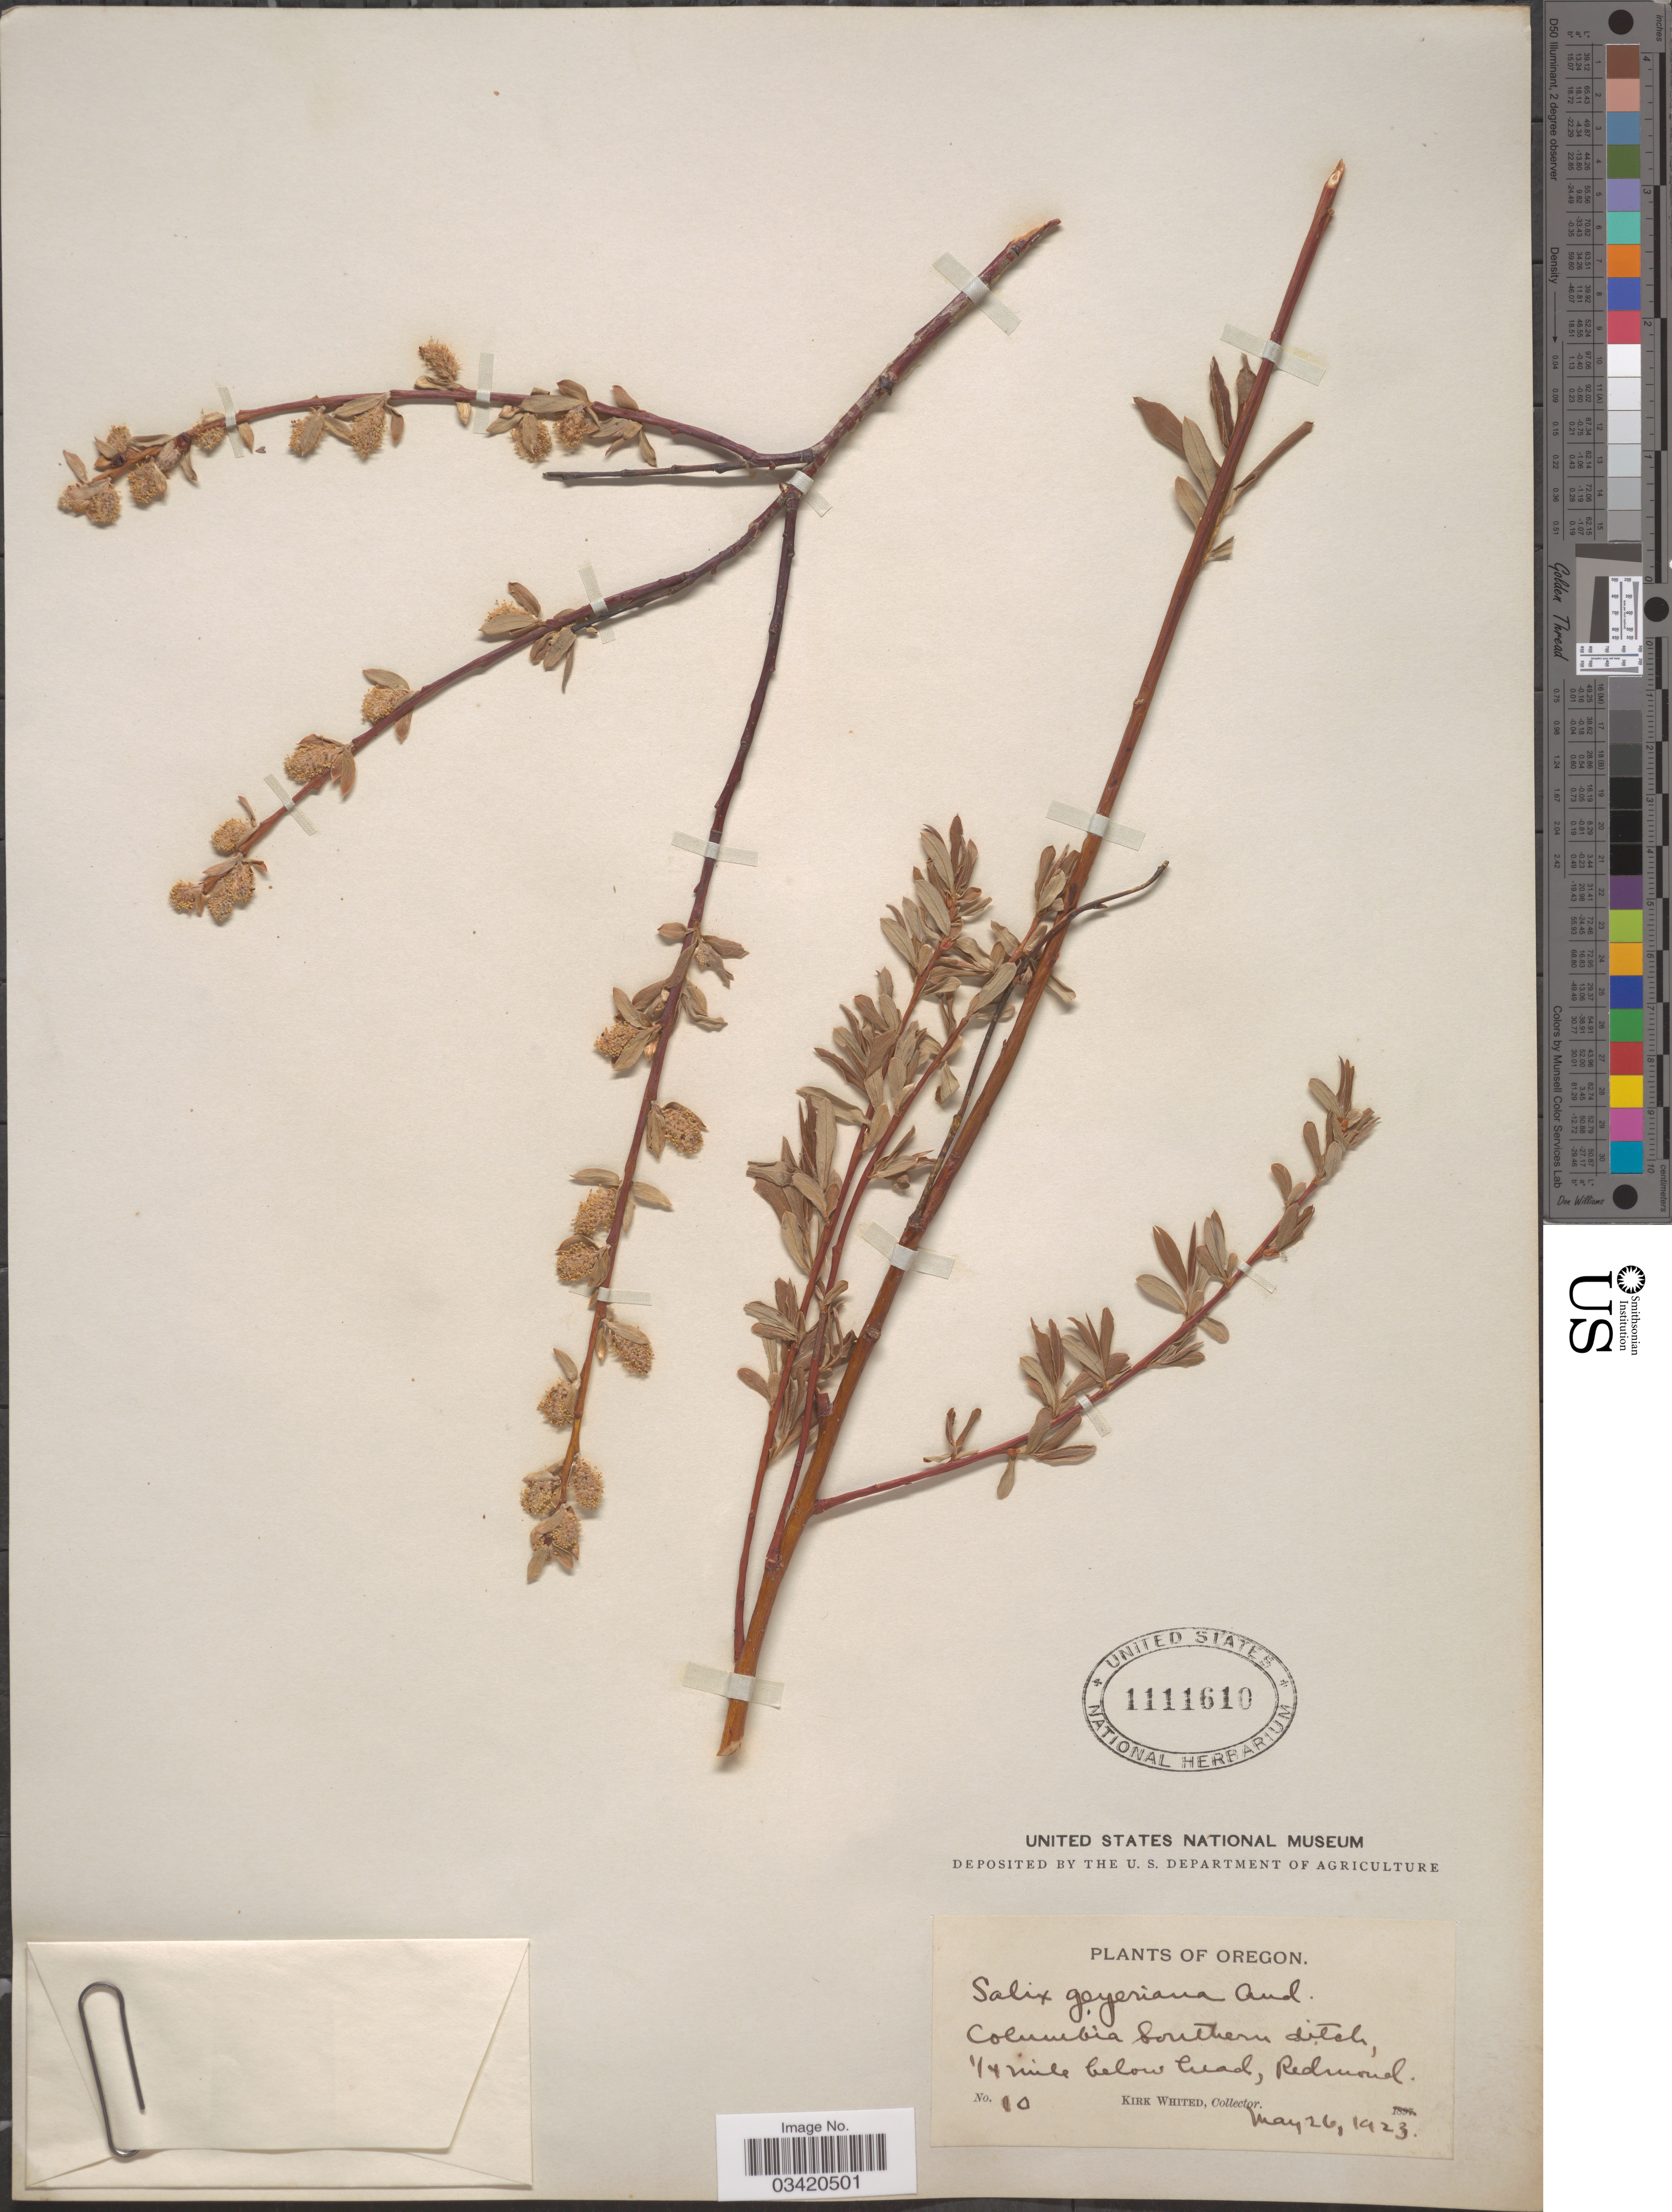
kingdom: Plantae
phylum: Tracheophyta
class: Magnoliopsida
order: Malpighiales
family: Salicaceae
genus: Salix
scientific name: Salix geyeriana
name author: Andersson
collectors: K. Whited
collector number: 10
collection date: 1923-05-26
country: United States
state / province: Oregon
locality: Columbia Southern ditch, ¼ mile below head, Redmond.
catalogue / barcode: US 1111610